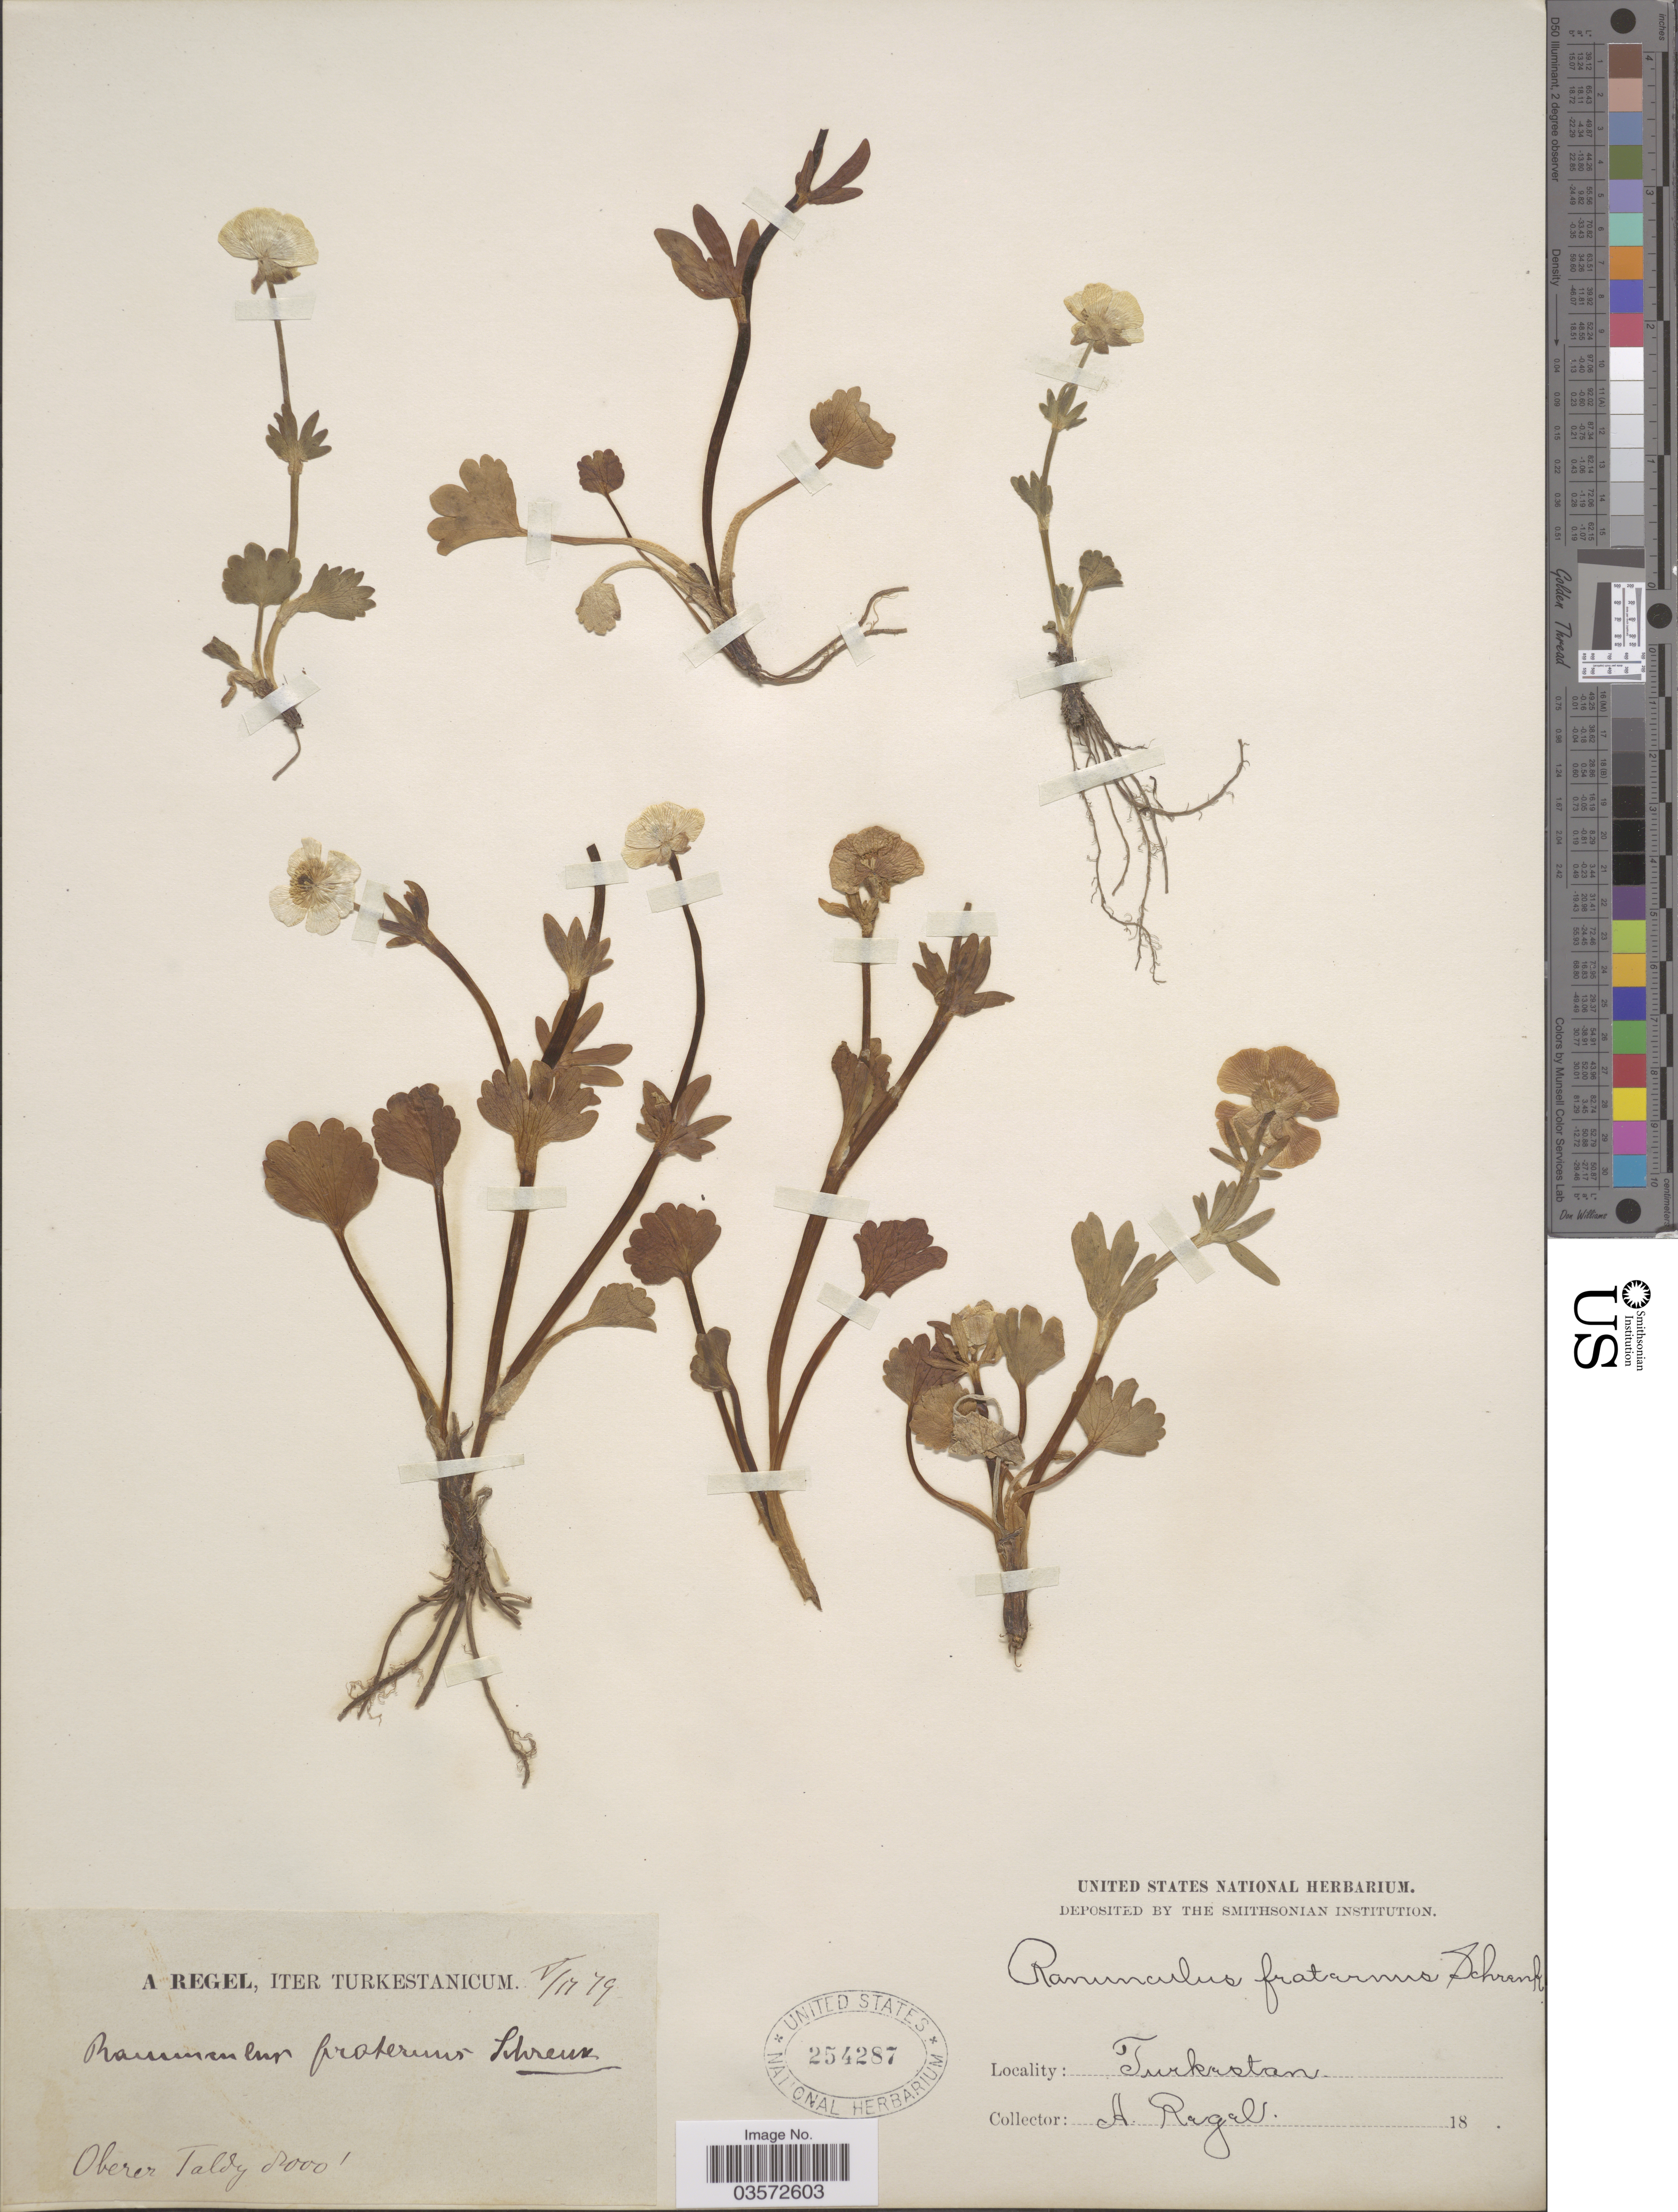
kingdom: Plantae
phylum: Tracheophyta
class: Magnoliopsida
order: Ranunculales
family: Ranunculaceae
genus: Ranunculus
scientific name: Ranunculus fraternus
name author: Schrenk ex Fisch. & C.A. Mey.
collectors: A. Regel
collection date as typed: Transcribed d/m/y: 17/5/79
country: Kazakhstan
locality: Turkestan. Oberer Taldy.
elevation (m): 2438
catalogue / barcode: US 254187